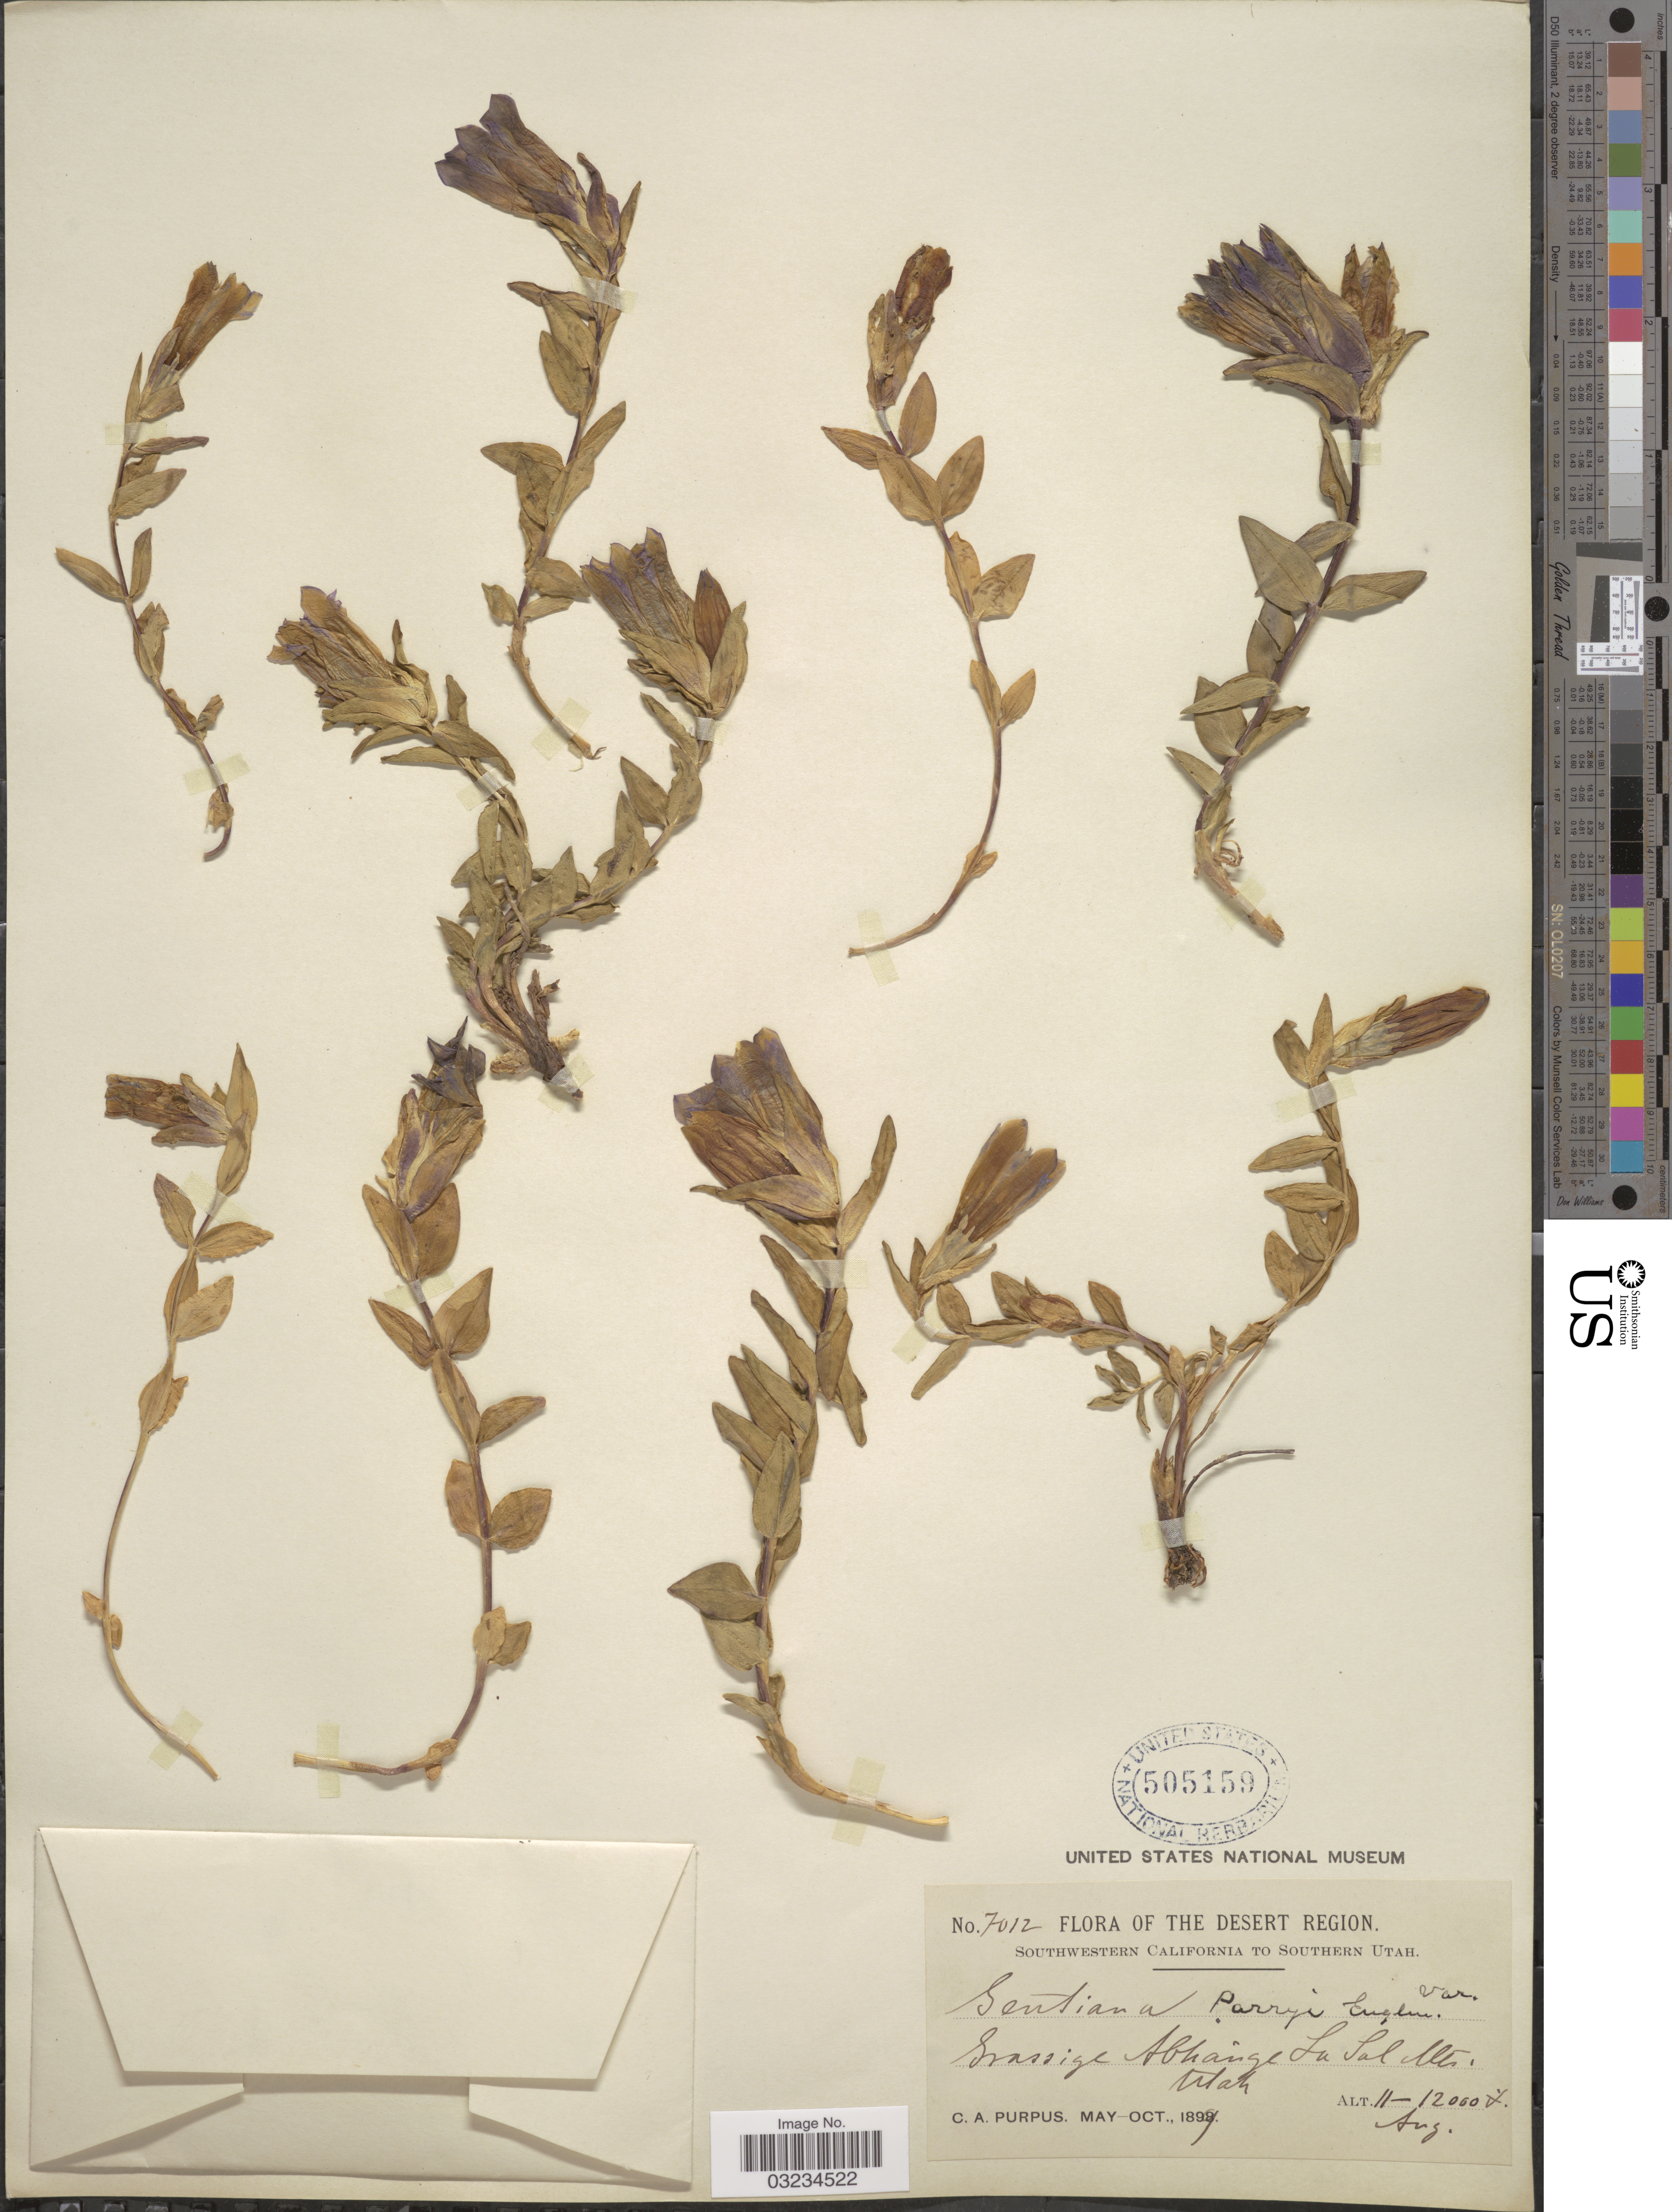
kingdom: Plantae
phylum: Tracheophyta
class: Magnoliopsida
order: Gentianales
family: Gentianaceae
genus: Gentiana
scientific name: Gentiana parryi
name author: Engelm.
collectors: C. A. Purpus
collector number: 7012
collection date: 1899-08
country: United States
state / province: Utah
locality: The Desert Region. Southwestern California to Southern Utah. Grassige Abhänge (German translation: grassy slopes) La Sal Mts.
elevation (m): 3353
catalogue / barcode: US 505159